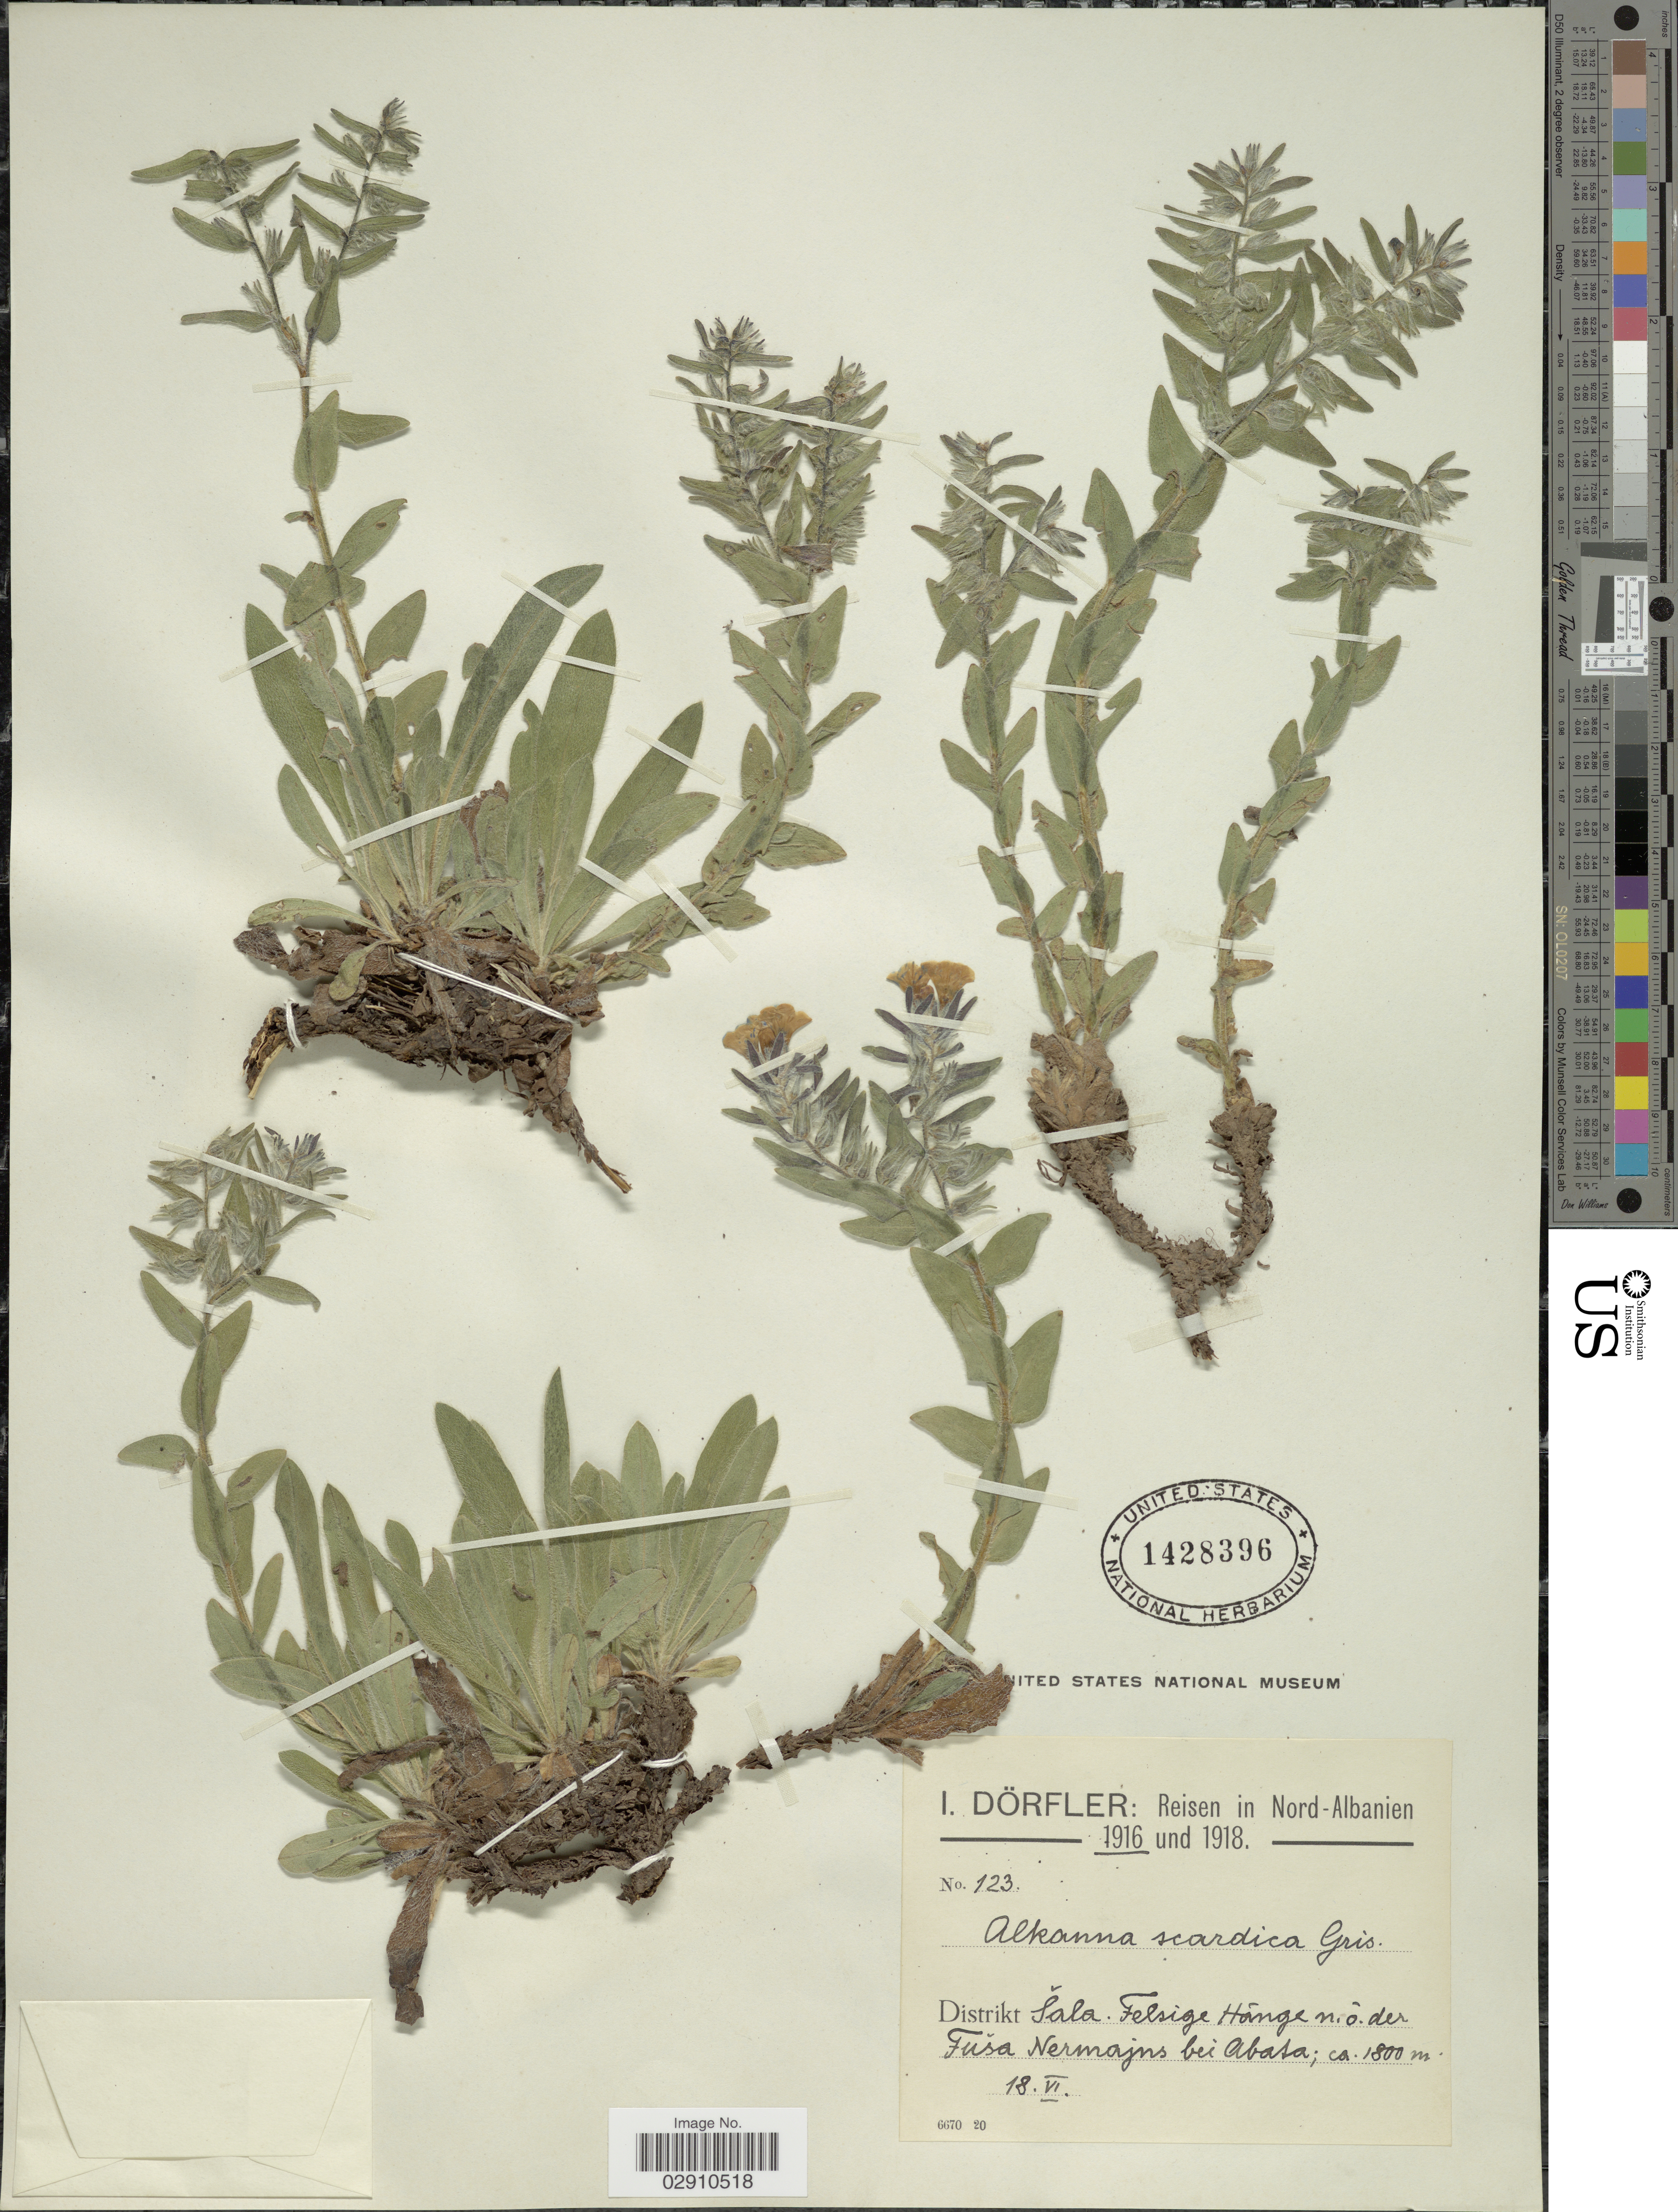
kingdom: Plantae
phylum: Tracheophyta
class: Magnoliopsida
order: Boraginales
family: Boraginaceae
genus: Alkanna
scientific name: Alkanna scardica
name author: Griseb.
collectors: I. Dörfler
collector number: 123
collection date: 1916-06-18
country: Albania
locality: Nord-Albanien. Distrikt Sala. Felsige Hänge n.o. der Füsa Nermajns bei Abasa.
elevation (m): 1800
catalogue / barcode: US 1428396